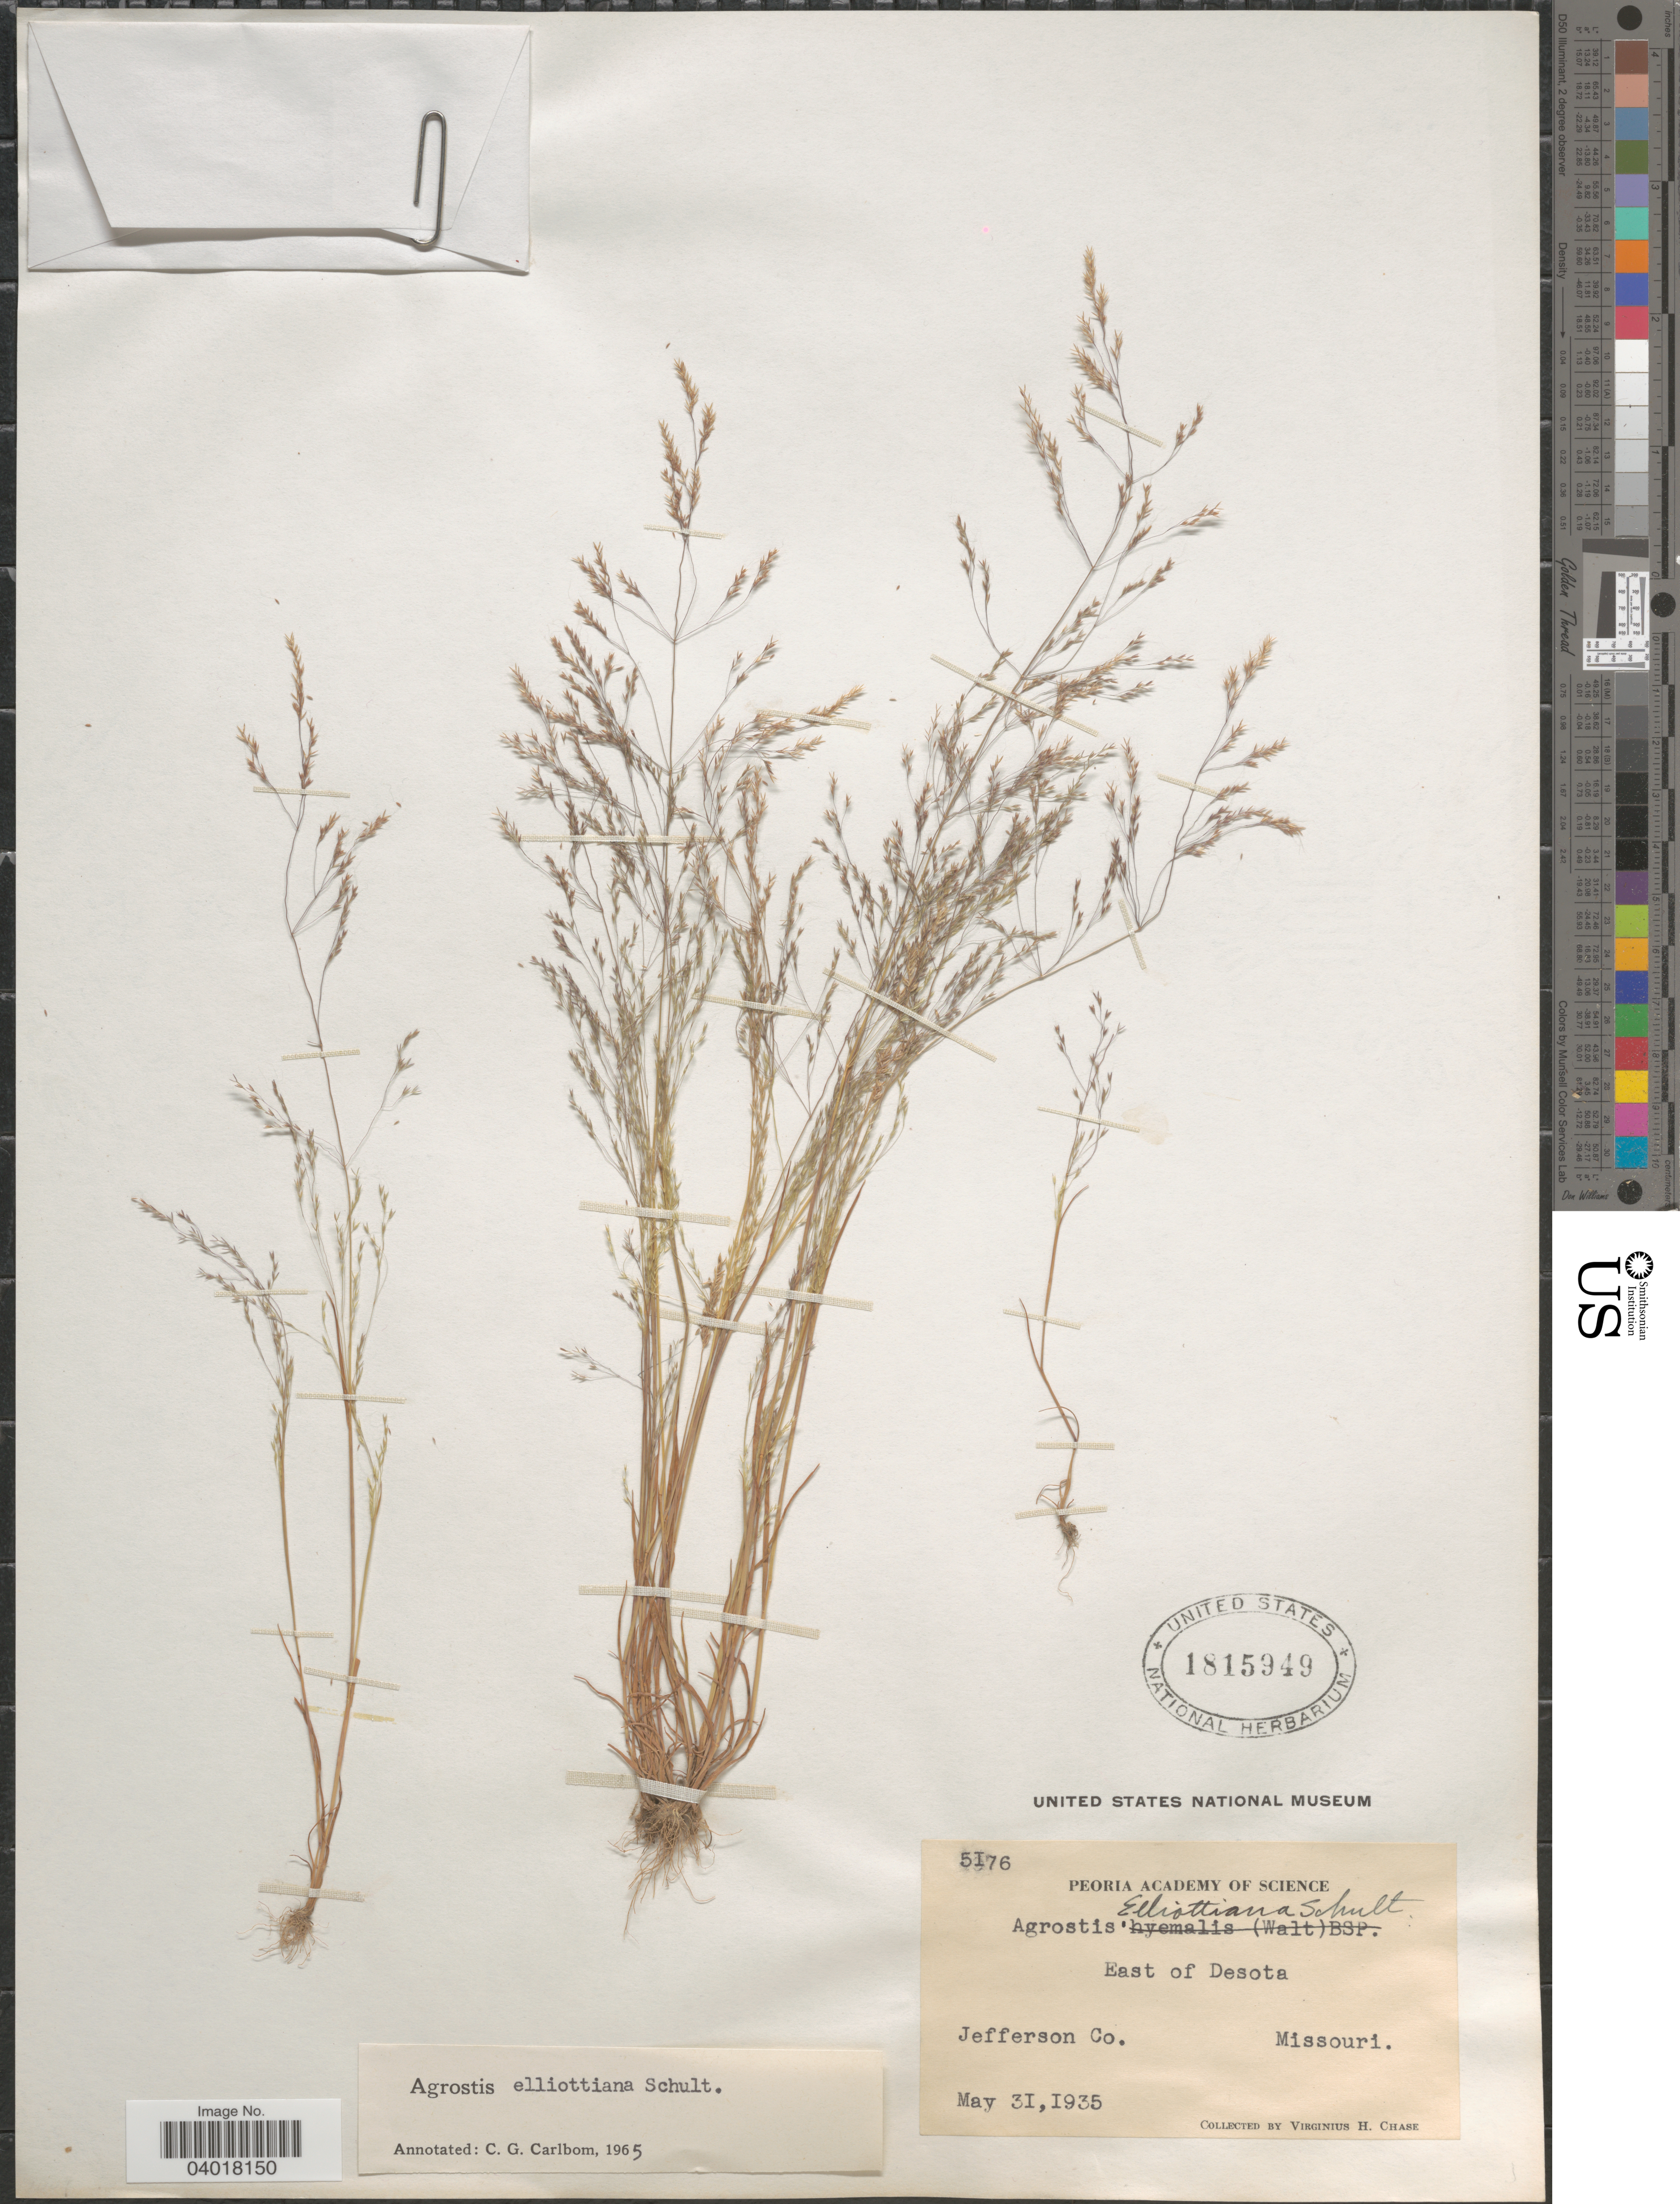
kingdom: Plantae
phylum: Tracheophyta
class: Liliopsida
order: Poales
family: Poaceae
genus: Agrostis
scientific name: Agrostis elliottiana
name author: Schult.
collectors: V. H. Chase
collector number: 5176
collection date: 1935-05-31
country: United States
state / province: Missouri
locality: East of Desota. Jefferson Co.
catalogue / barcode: US 1815949